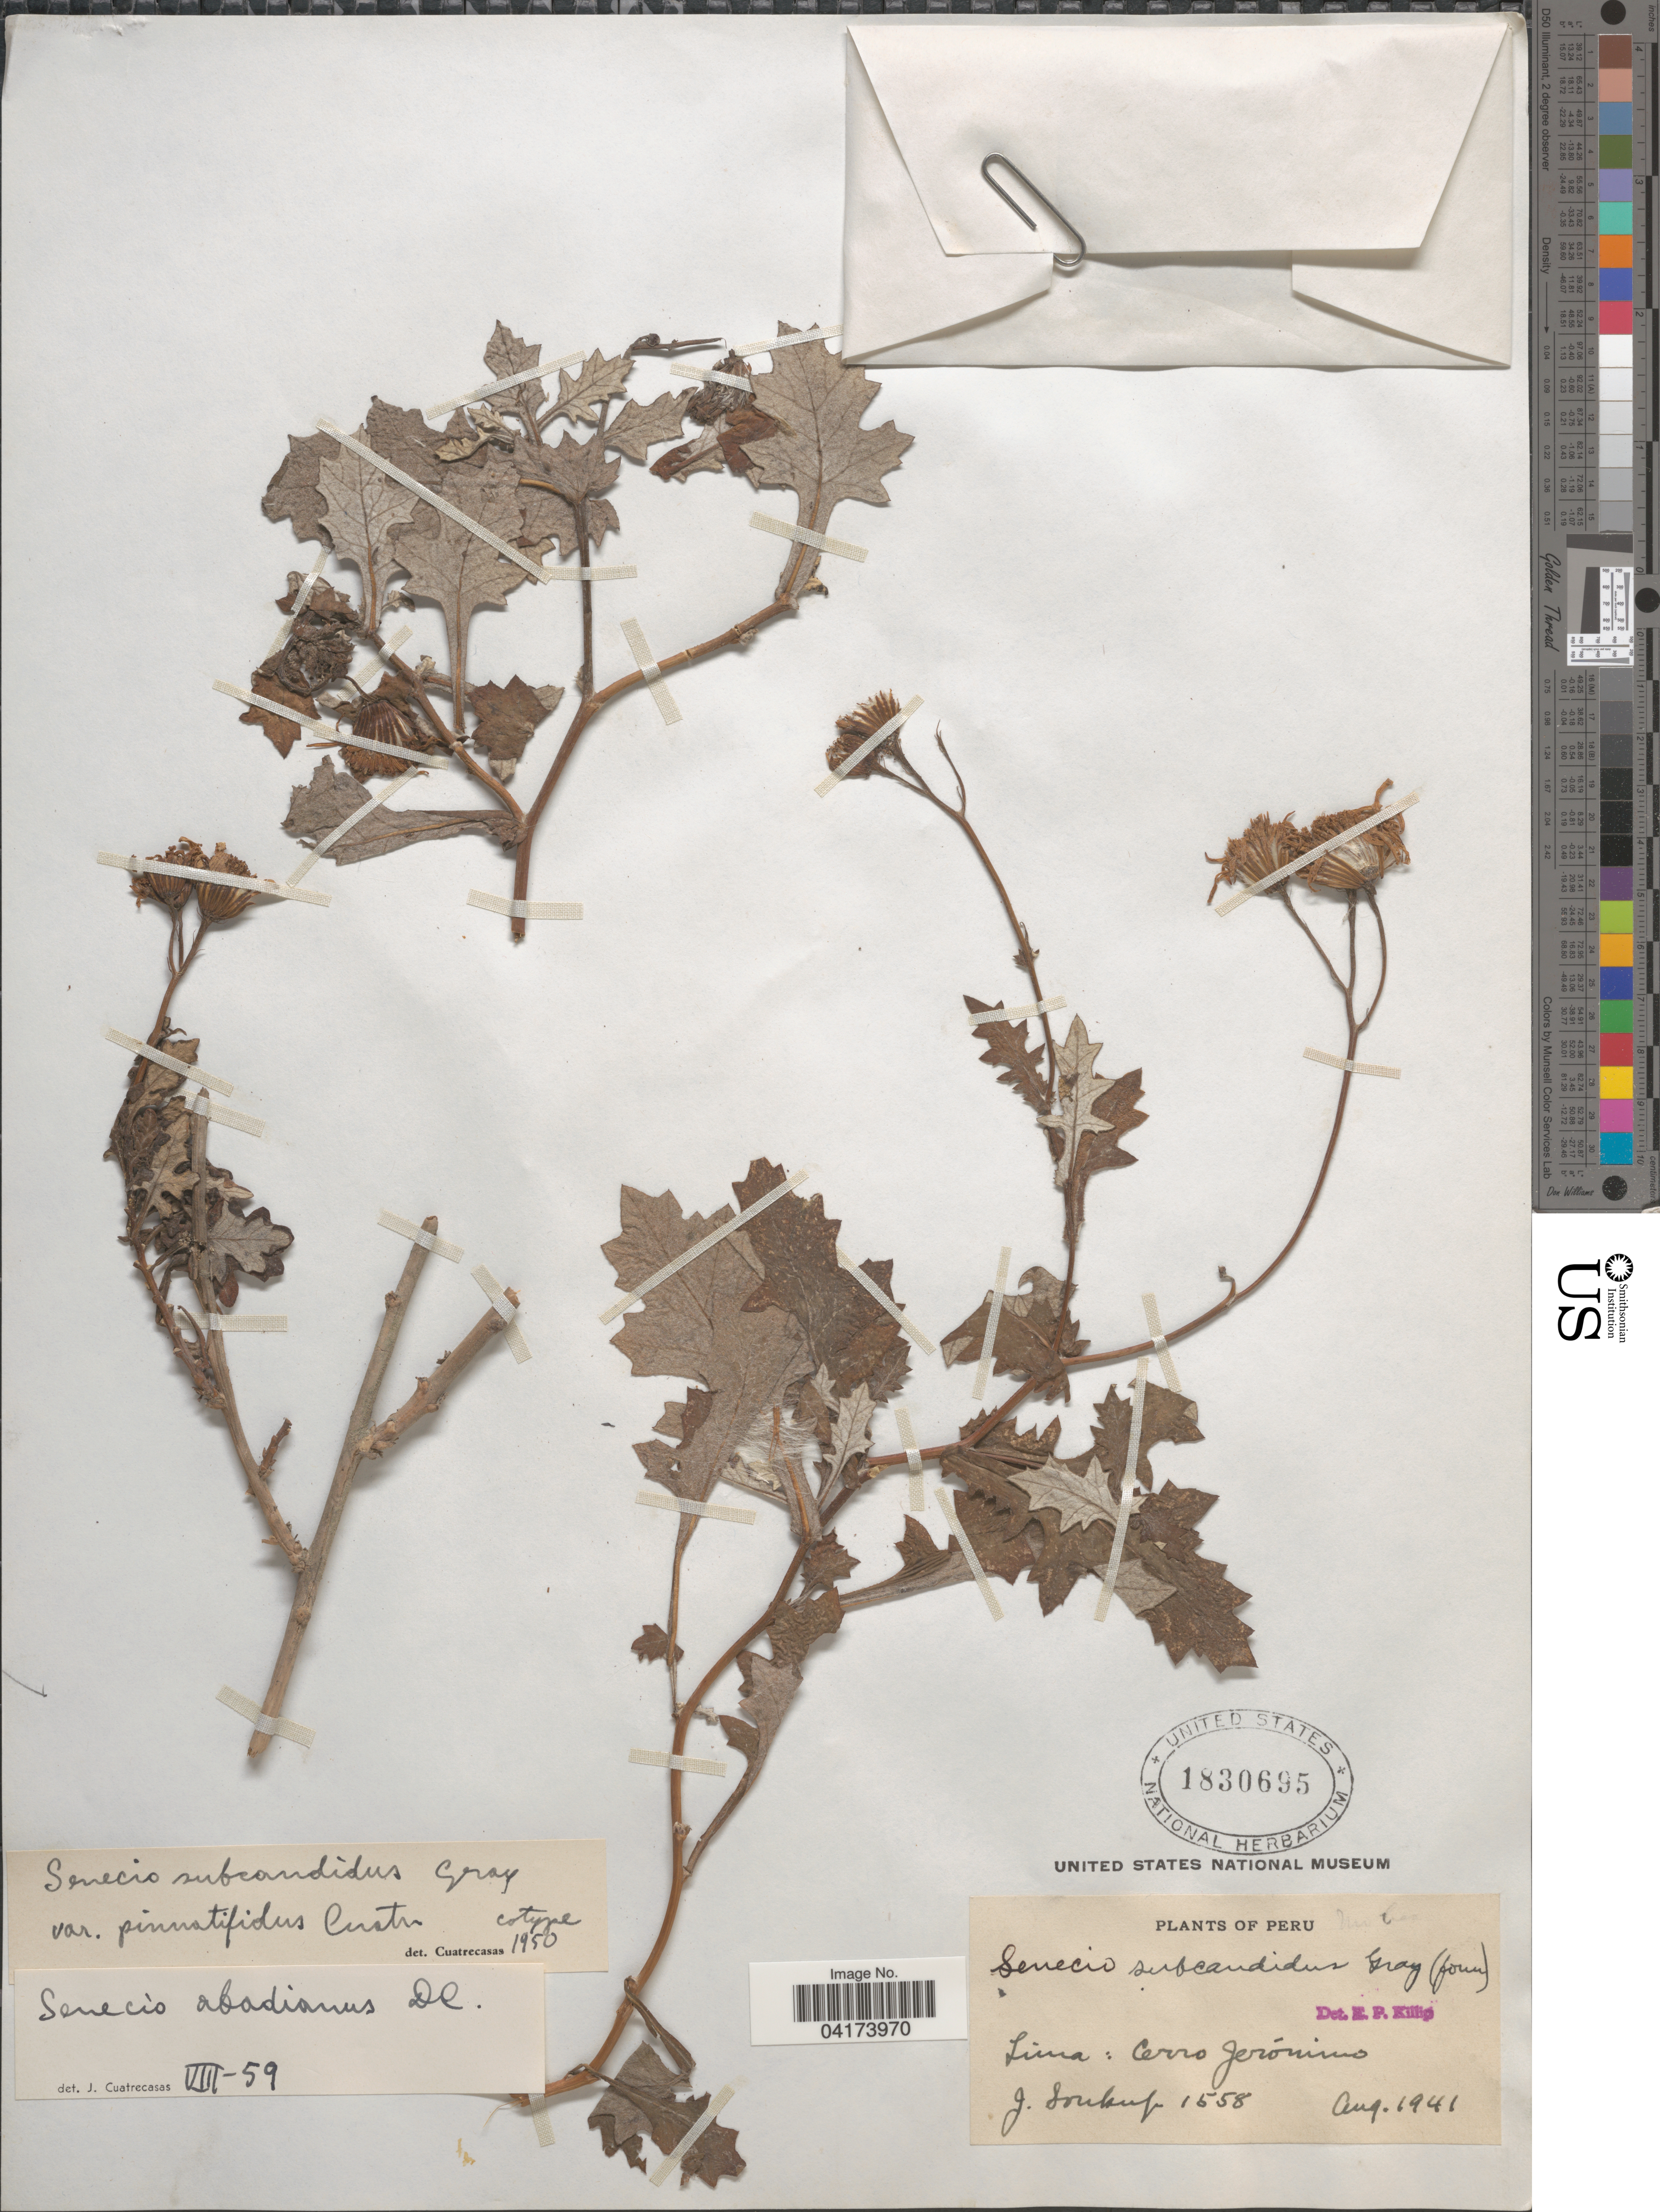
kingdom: Plantae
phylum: Tracheophyta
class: Magnoliopsida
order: Asterales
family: Asteraceae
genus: Senecio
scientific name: Senecio abadianus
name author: DC.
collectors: J. Soukup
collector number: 1558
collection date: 1941-08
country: Peru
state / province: Lima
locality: Cerro Jerónimo.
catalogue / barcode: US 1830695